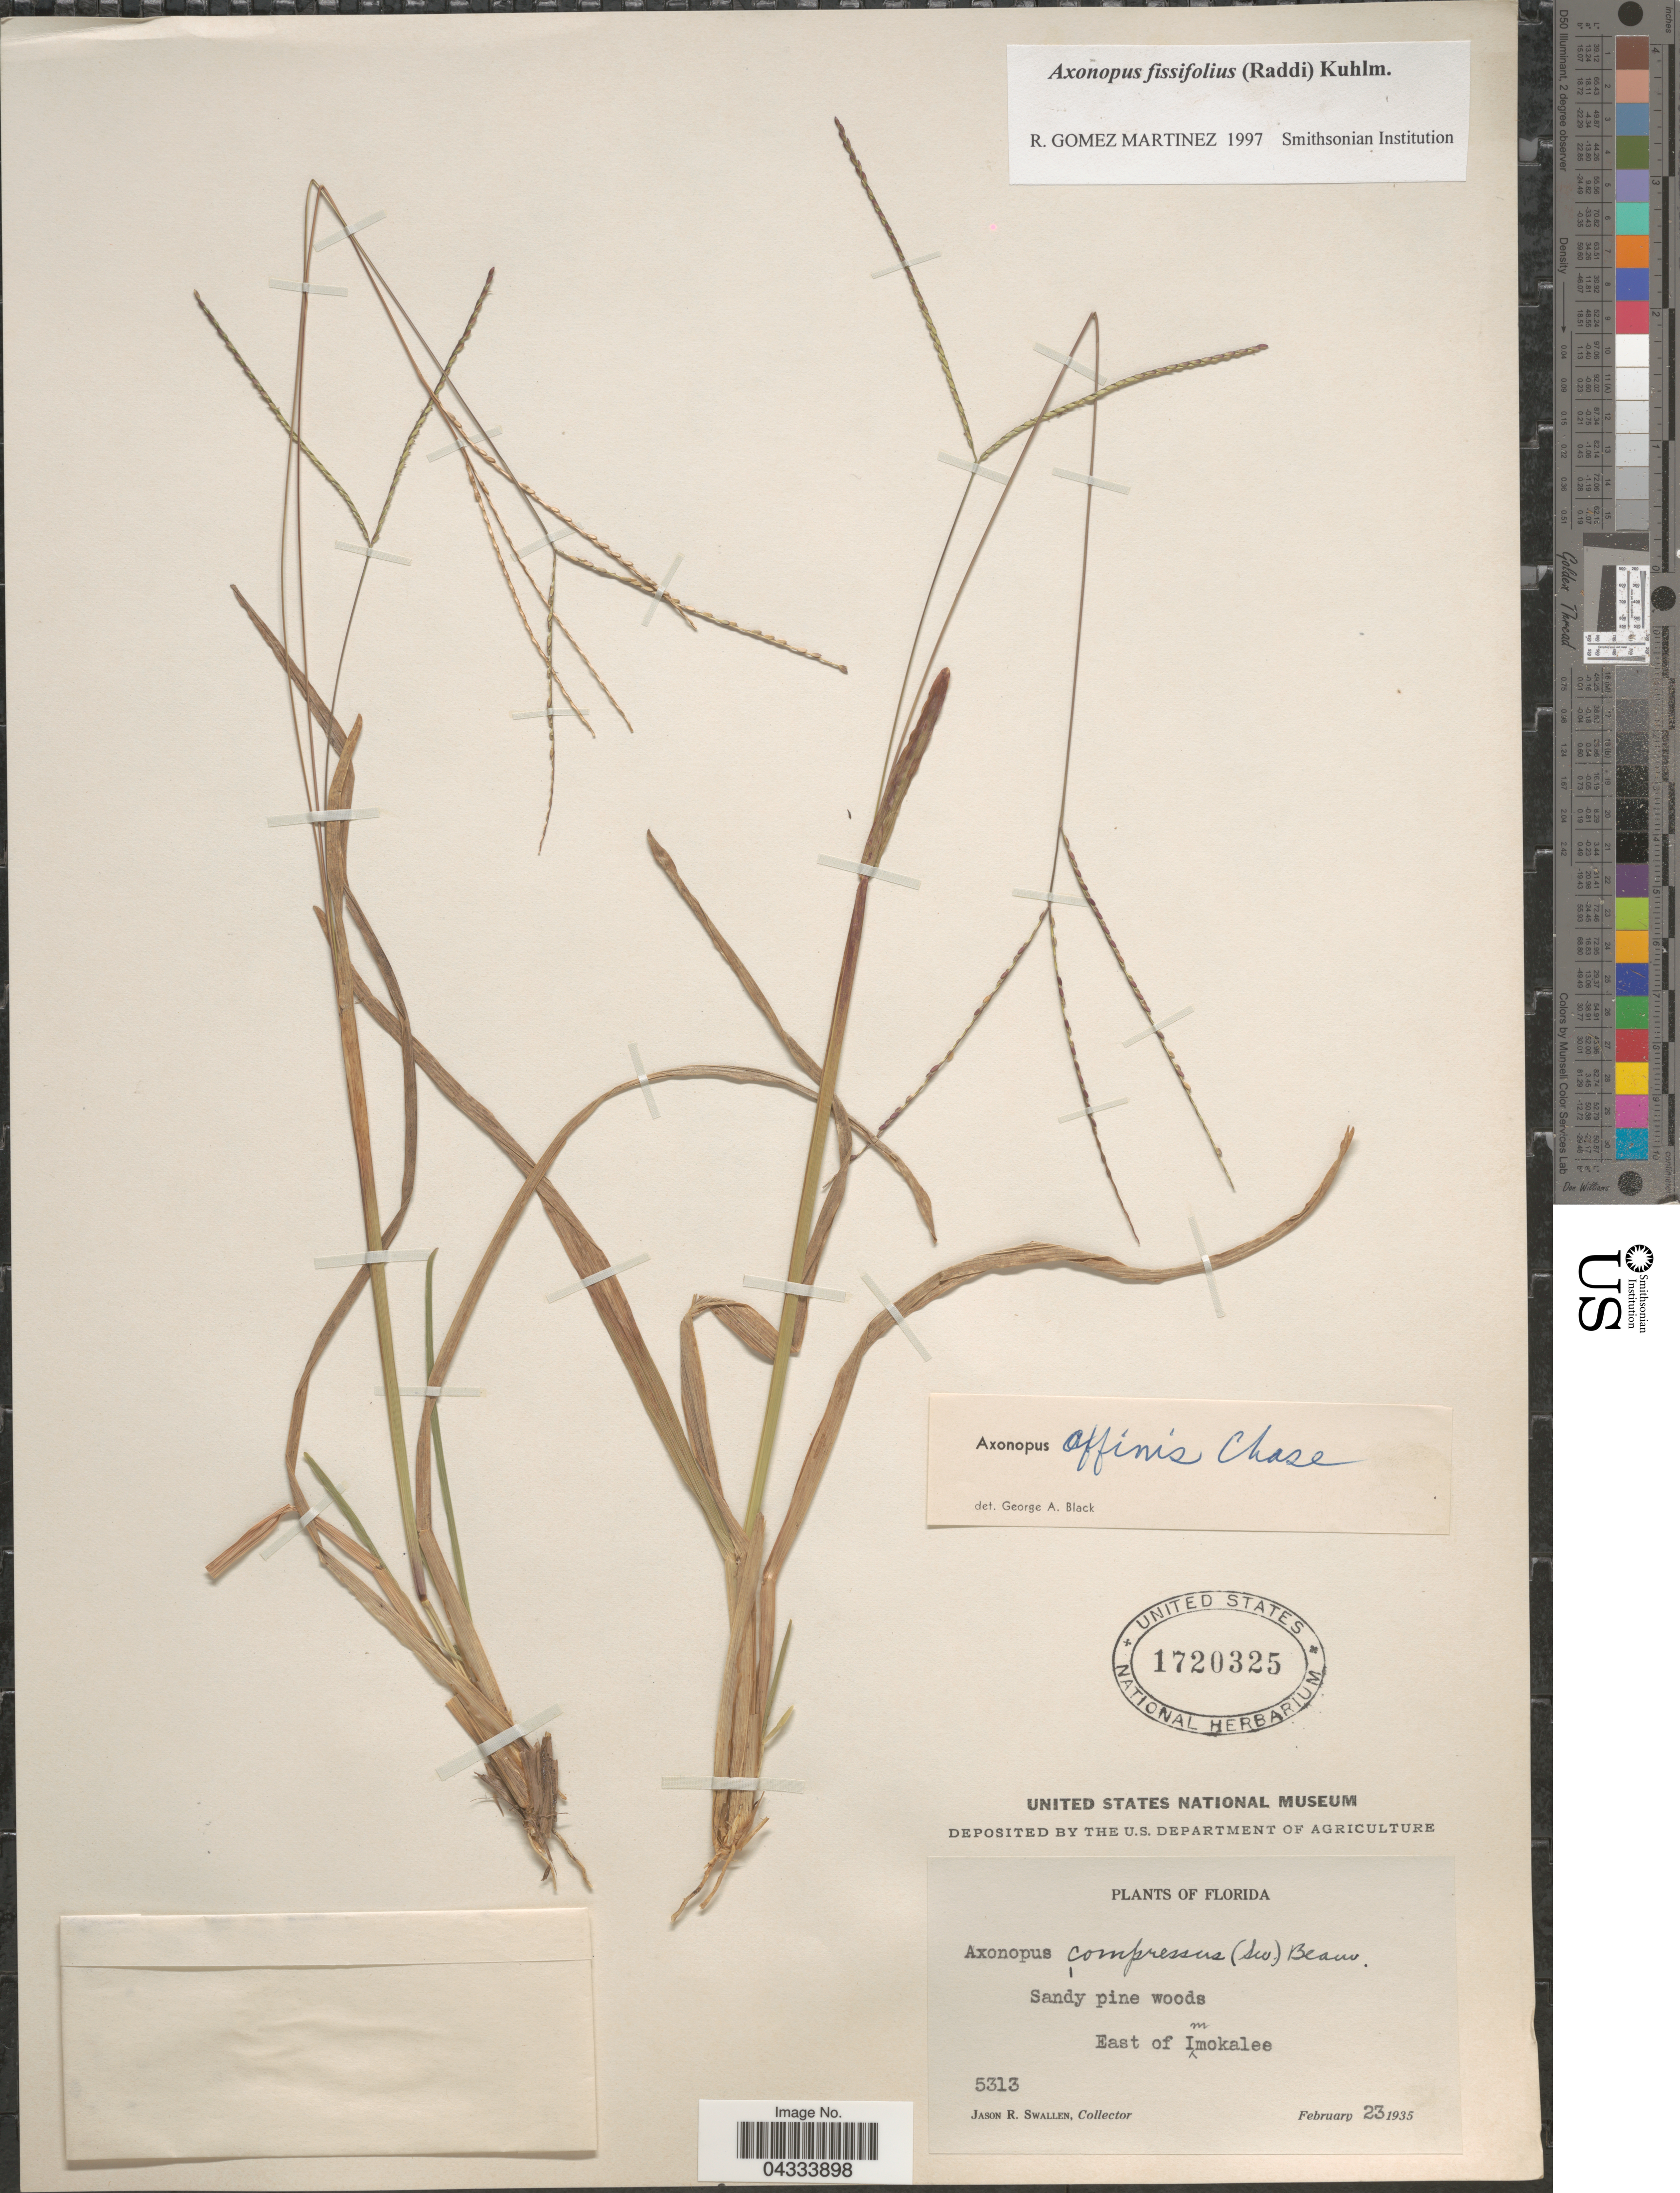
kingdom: Plantae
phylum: Tracheophyta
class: Liliopsida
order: Poales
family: Poaceae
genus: Axonopus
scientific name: Axonopus fissifolius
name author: (Raddi) Kuhlm.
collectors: J. R. Swallen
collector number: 5313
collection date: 1935-02-23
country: United States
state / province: Florida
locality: East of Immokalee.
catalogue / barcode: US 1720325